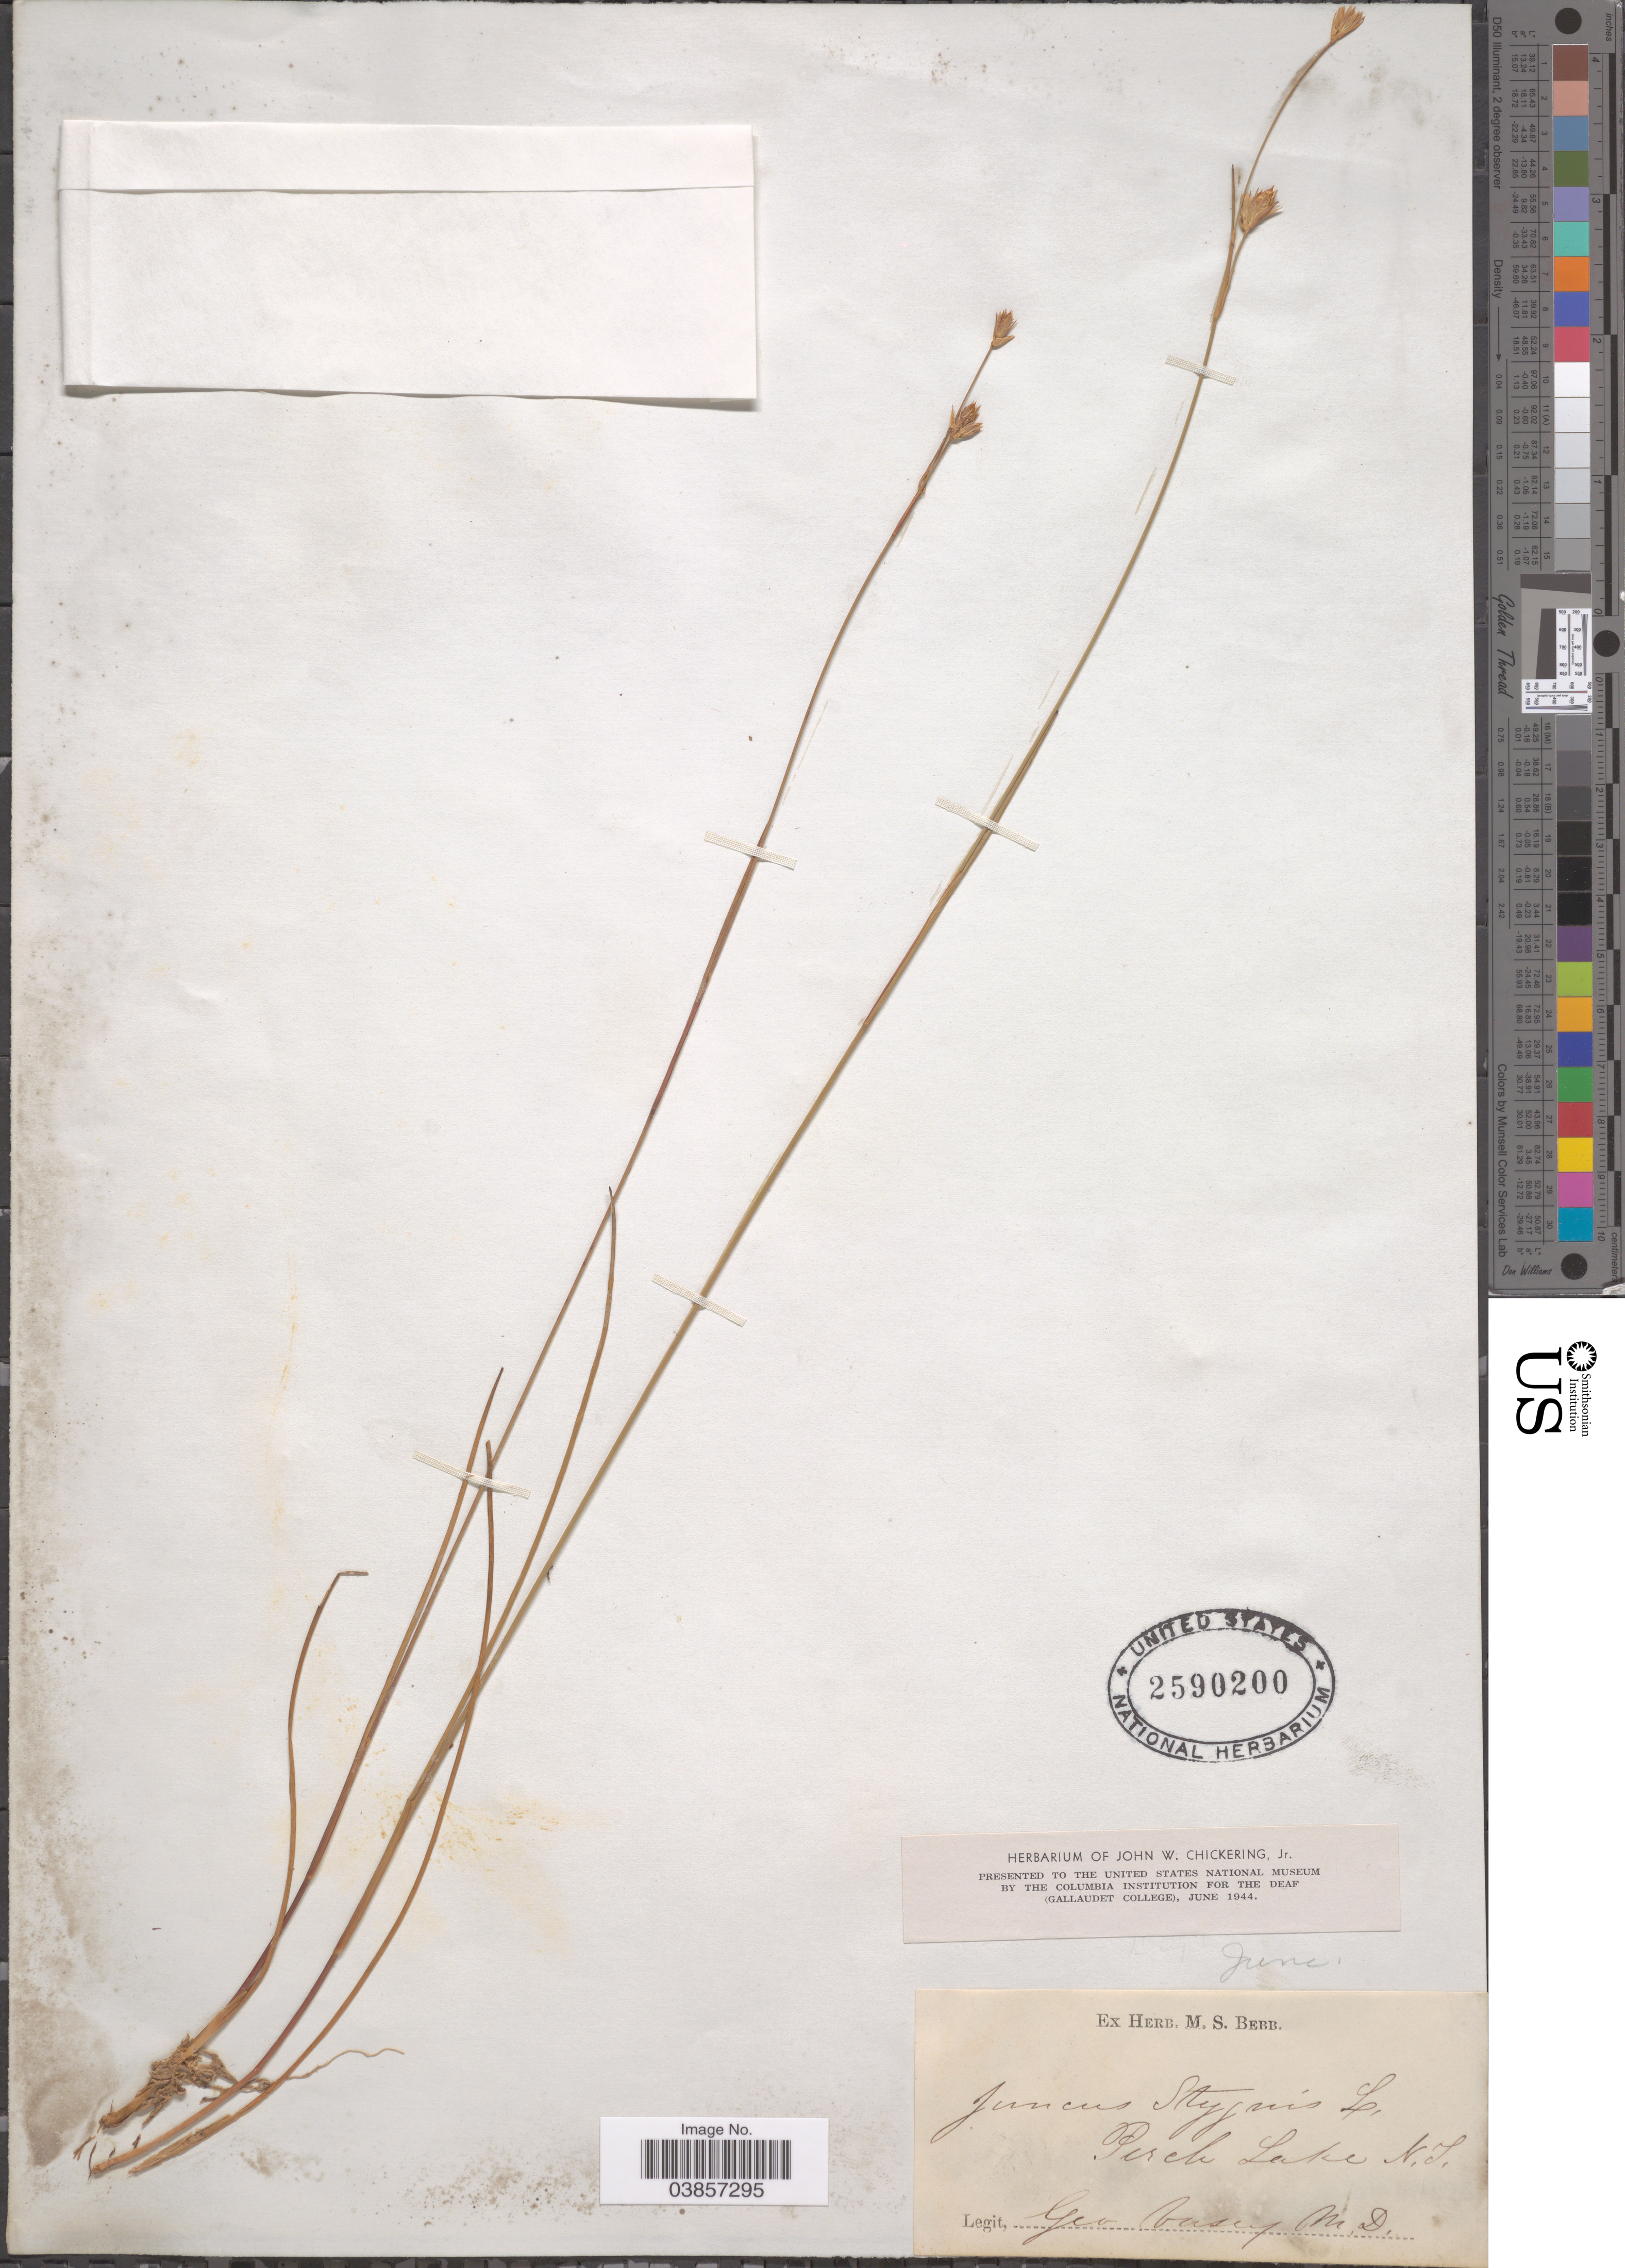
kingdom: Plantae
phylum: Tracheophyta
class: Liliopsida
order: Poales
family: Juncaceae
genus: Juncus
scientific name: Juncus stygius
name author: L.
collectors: G. R. Vasey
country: United States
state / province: New Jersey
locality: Perch Lake.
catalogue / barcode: US 2590200